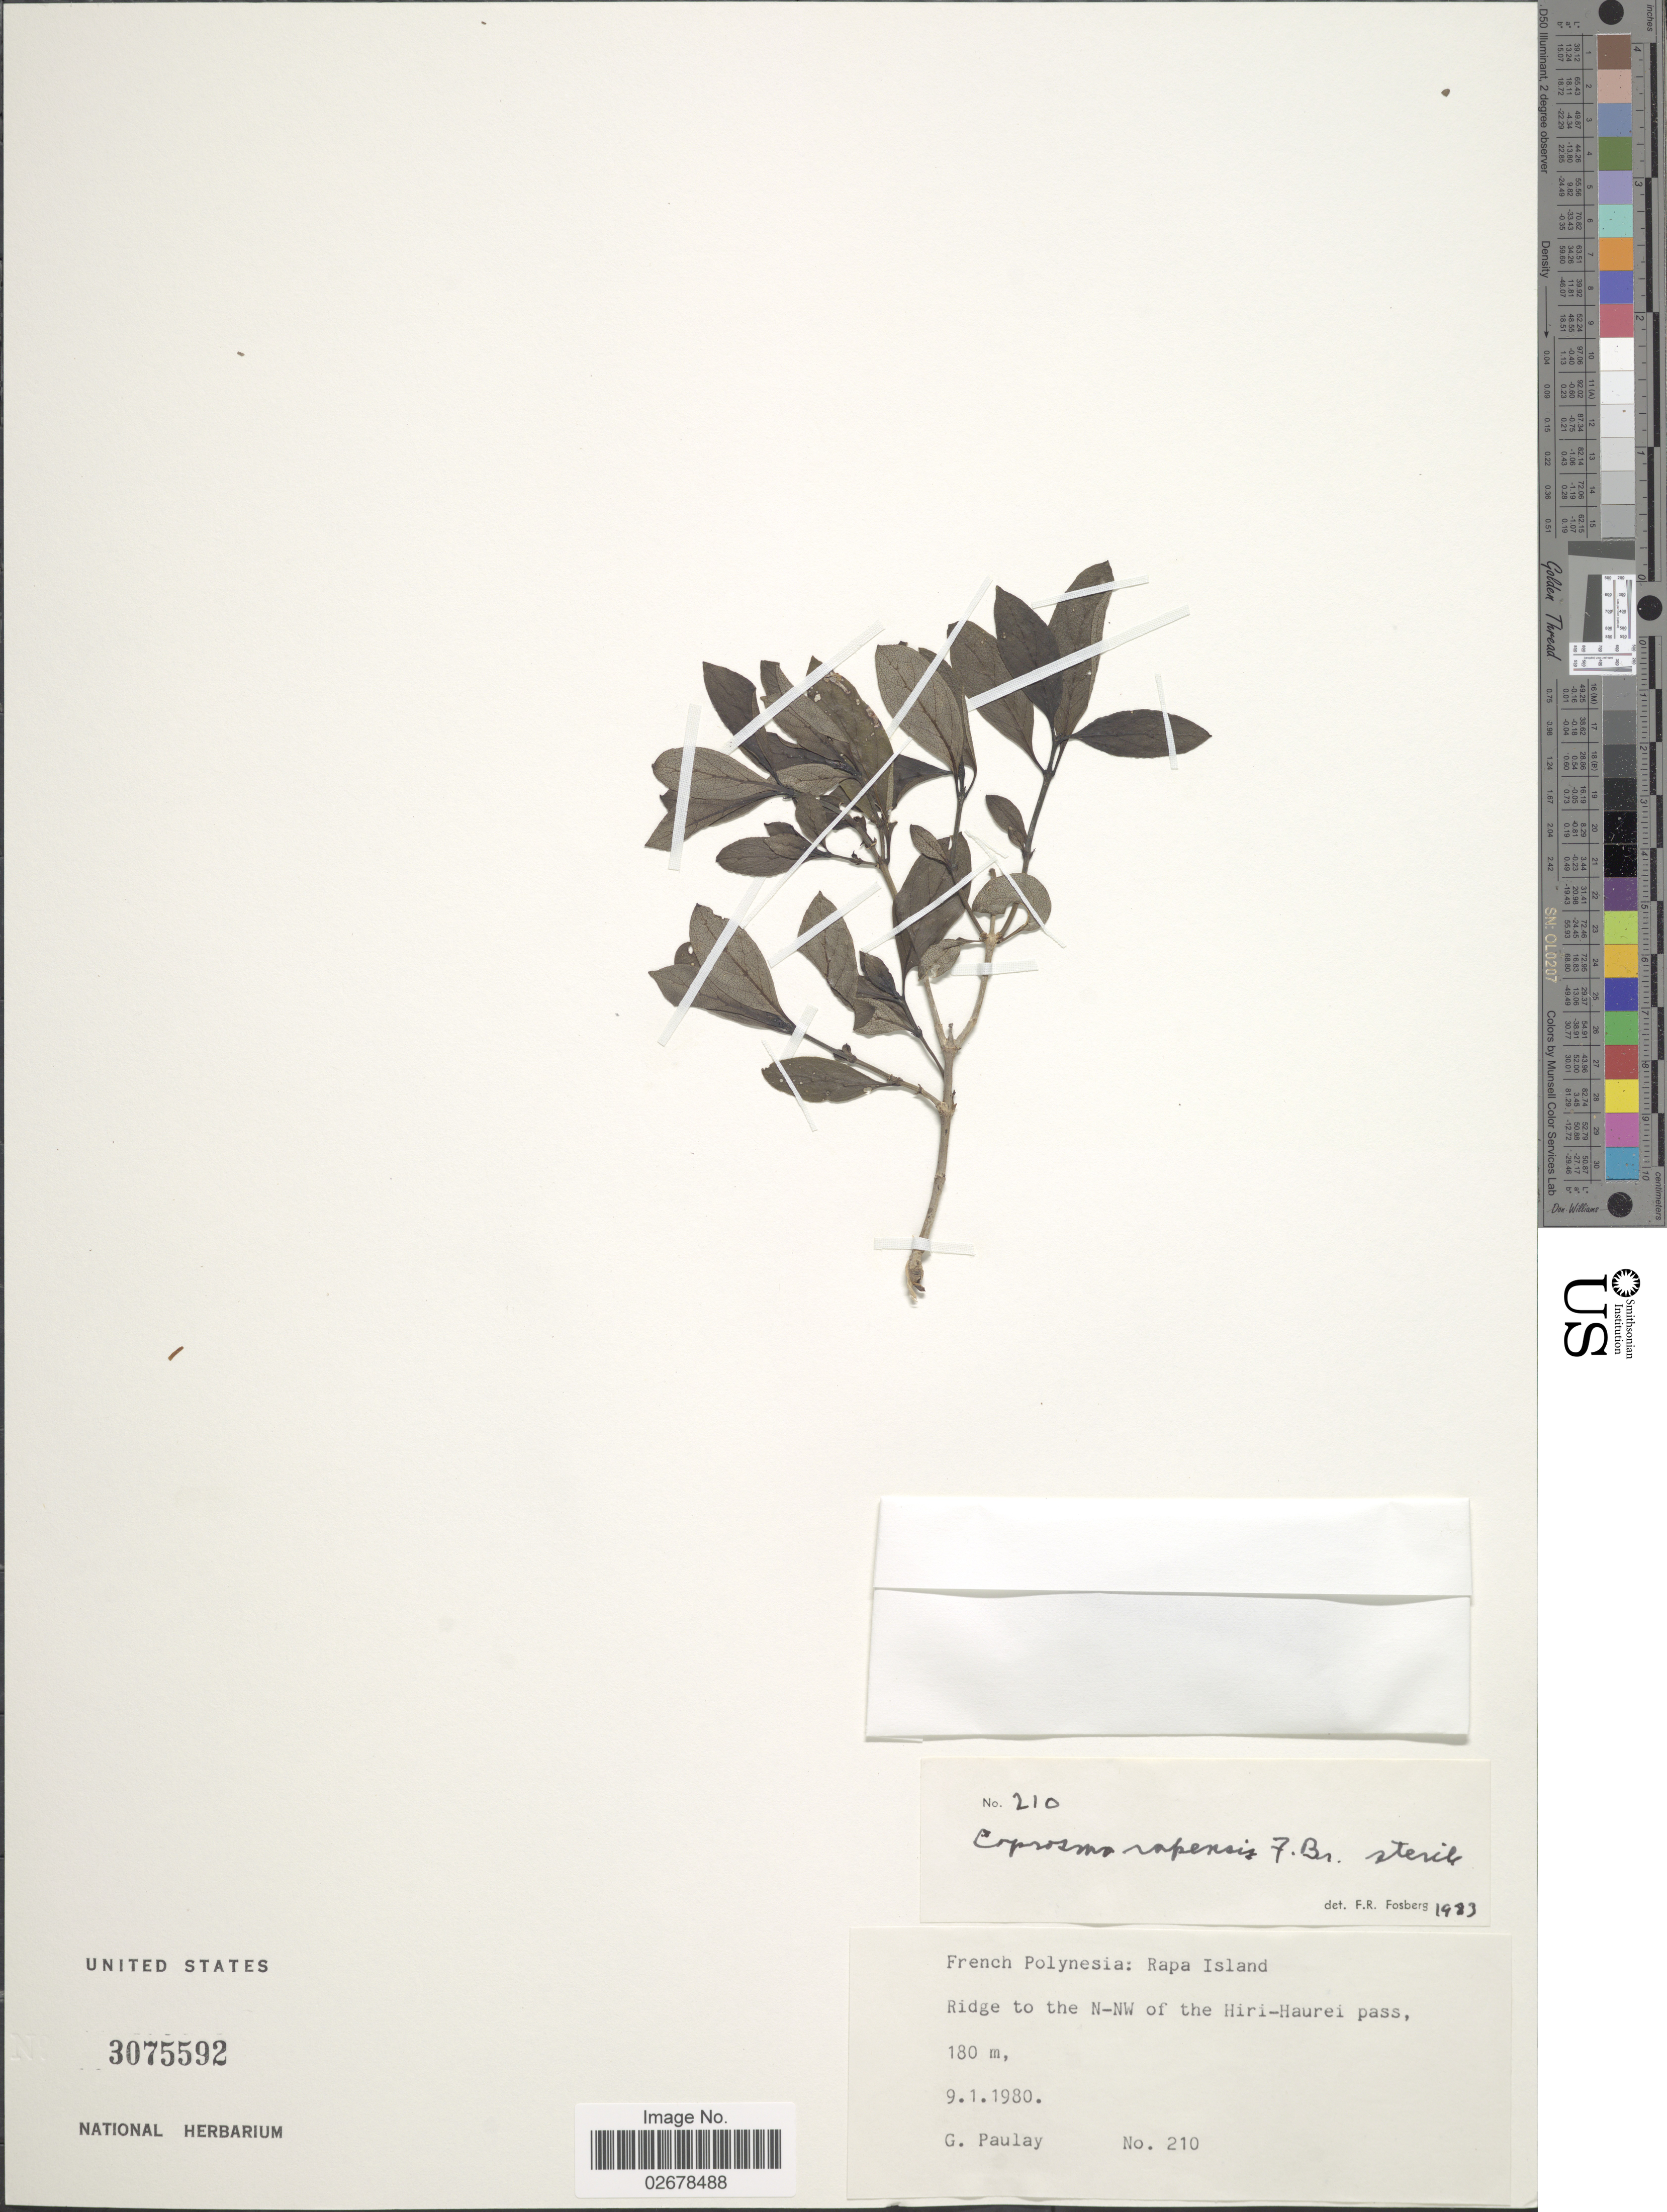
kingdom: Plantae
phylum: Tracheophyta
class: Magnoliopsida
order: Gentianales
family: Rubiaceae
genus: Coprosma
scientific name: Coprosma rapensis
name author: F. Br.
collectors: G. Paulay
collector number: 210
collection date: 1980-01-09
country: French Polynesia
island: Rapa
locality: Rapa Island, Ridge to the N-NW of the Hiri-Haurei pass.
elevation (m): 180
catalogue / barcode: US 3075592